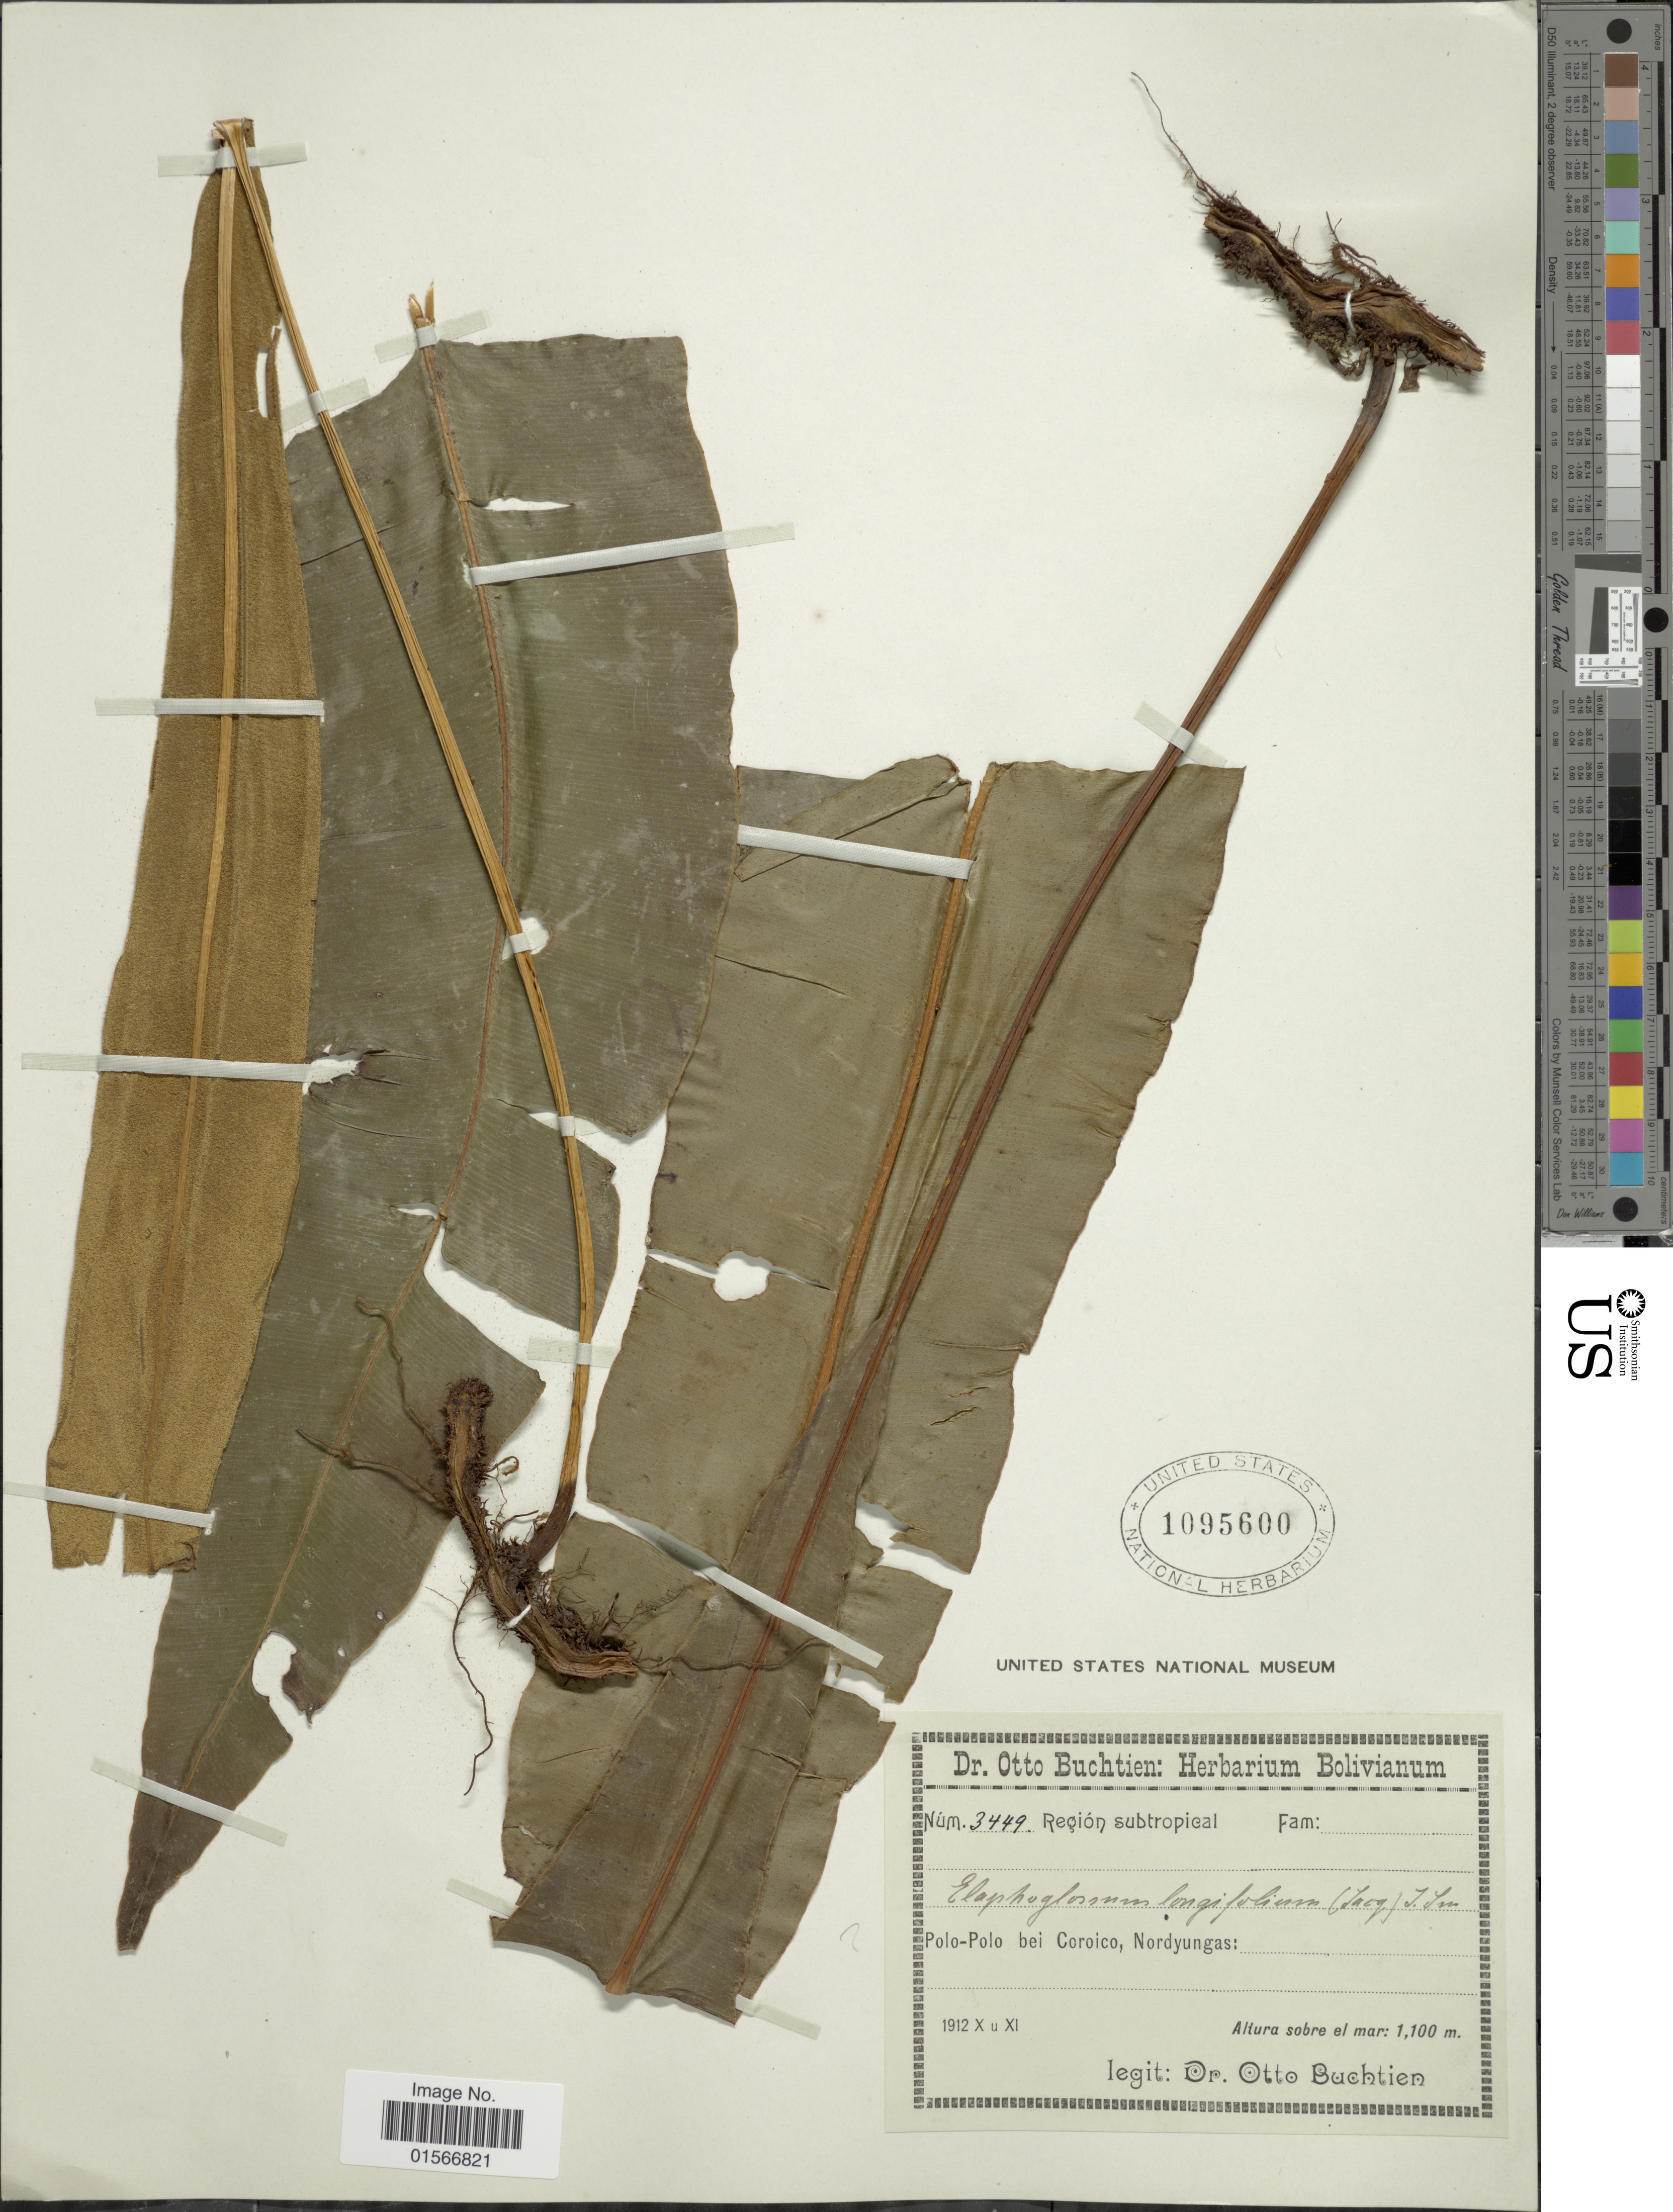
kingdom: Plantae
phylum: Tracheophyta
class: Polypodiopsida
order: Polypodiales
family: Dryopteridaceae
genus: Elaphoglossum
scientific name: Elaphoglossum latifolium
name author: (Sw.) J. Sm.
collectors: O. Buchtien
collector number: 3449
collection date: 1912-10/1912-11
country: Bolivia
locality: Polo-Polo bei Coroico, Nordyungas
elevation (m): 1100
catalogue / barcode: US 1095600